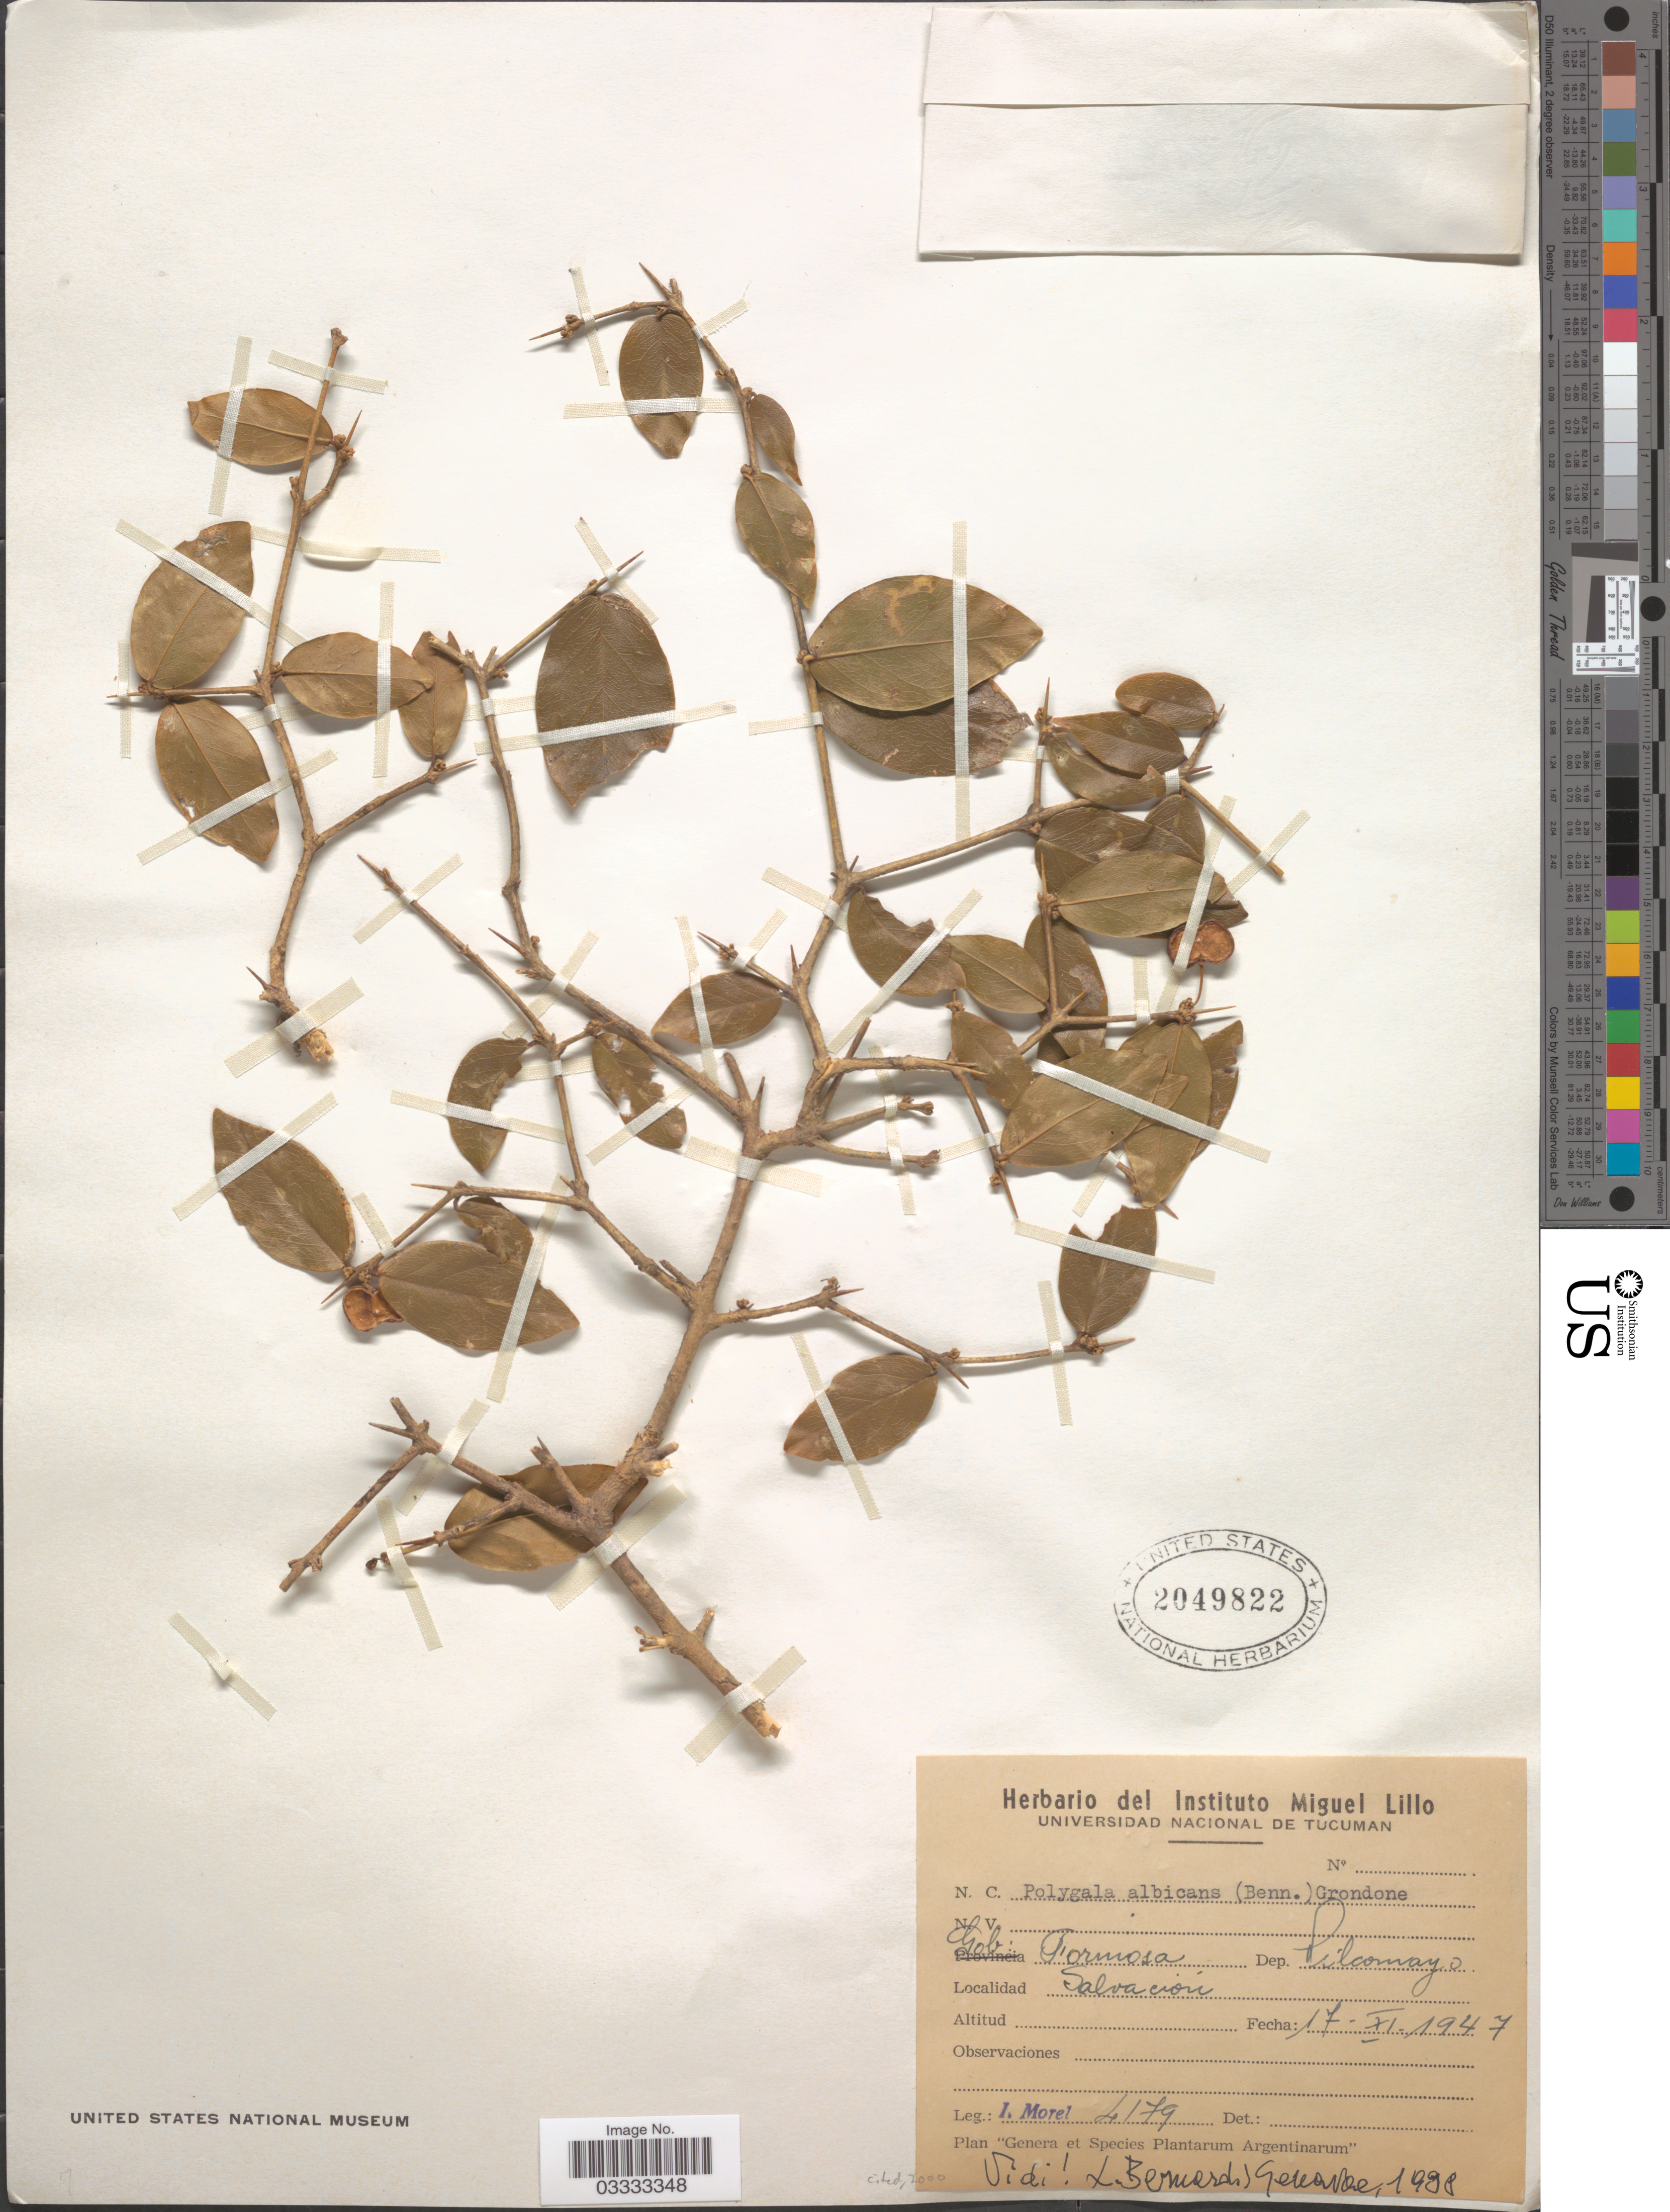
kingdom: Plantae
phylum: Tracheophyta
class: Magnoliopsida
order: Fabales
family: Polygalaceae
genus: Acanthocladus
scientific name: Acanthocladus dichromus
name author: (Steud.) J.F.B. Pastore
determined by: Strong, Mark T., (BOT), Smithsonian Institution - National Museum of Natural History (UNITED STATES)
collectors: I. Morel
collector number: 4179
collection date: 1947-11-17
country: Argentina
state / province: Formosa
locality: Gob. Formosa. Dep Pilcomayo. Salvación.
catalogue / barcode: US 2049822